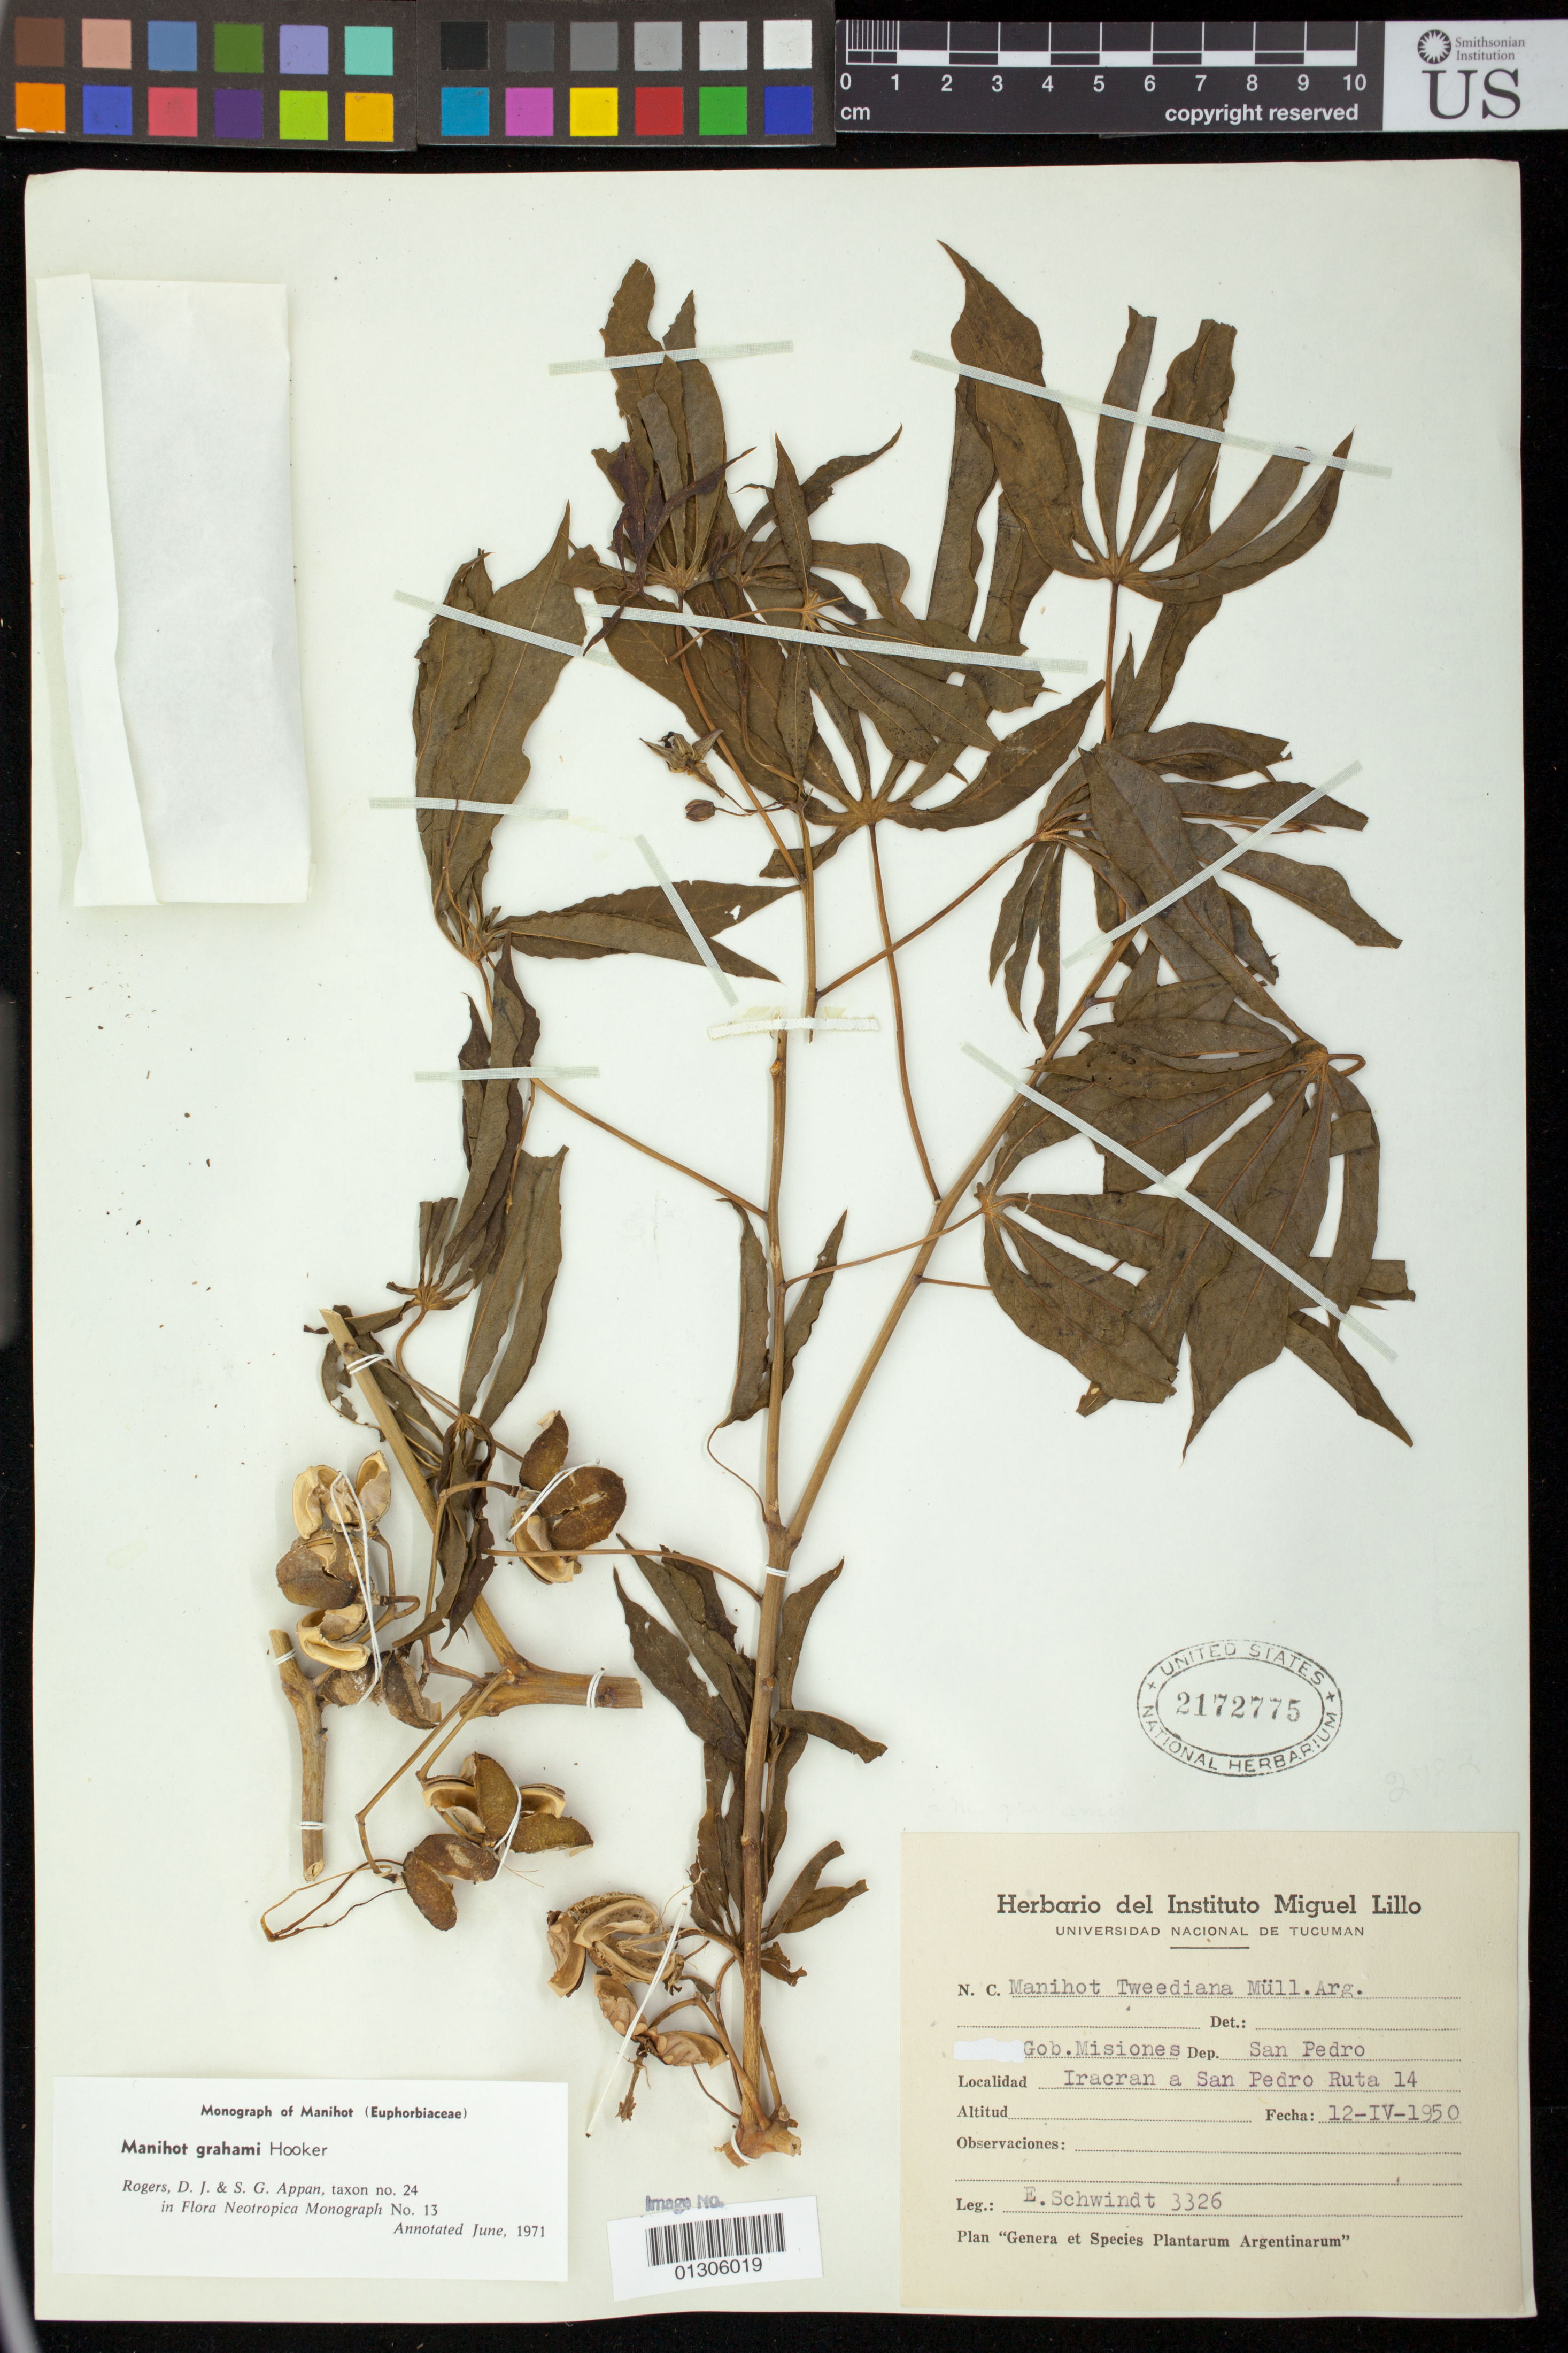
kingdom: Plantae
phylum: Tracheophyta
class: Magnoliopsida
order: Malpighiales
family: Euphorbiaceae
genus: Manihot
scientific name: Manihot grahamii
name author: Hook.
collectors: E. Schwindt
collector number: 3326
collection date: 1950-12-04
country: Argentina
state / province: Misiones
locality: San Pedro, Iracran a San Pedro Ruta 14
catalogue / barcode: US 2172775